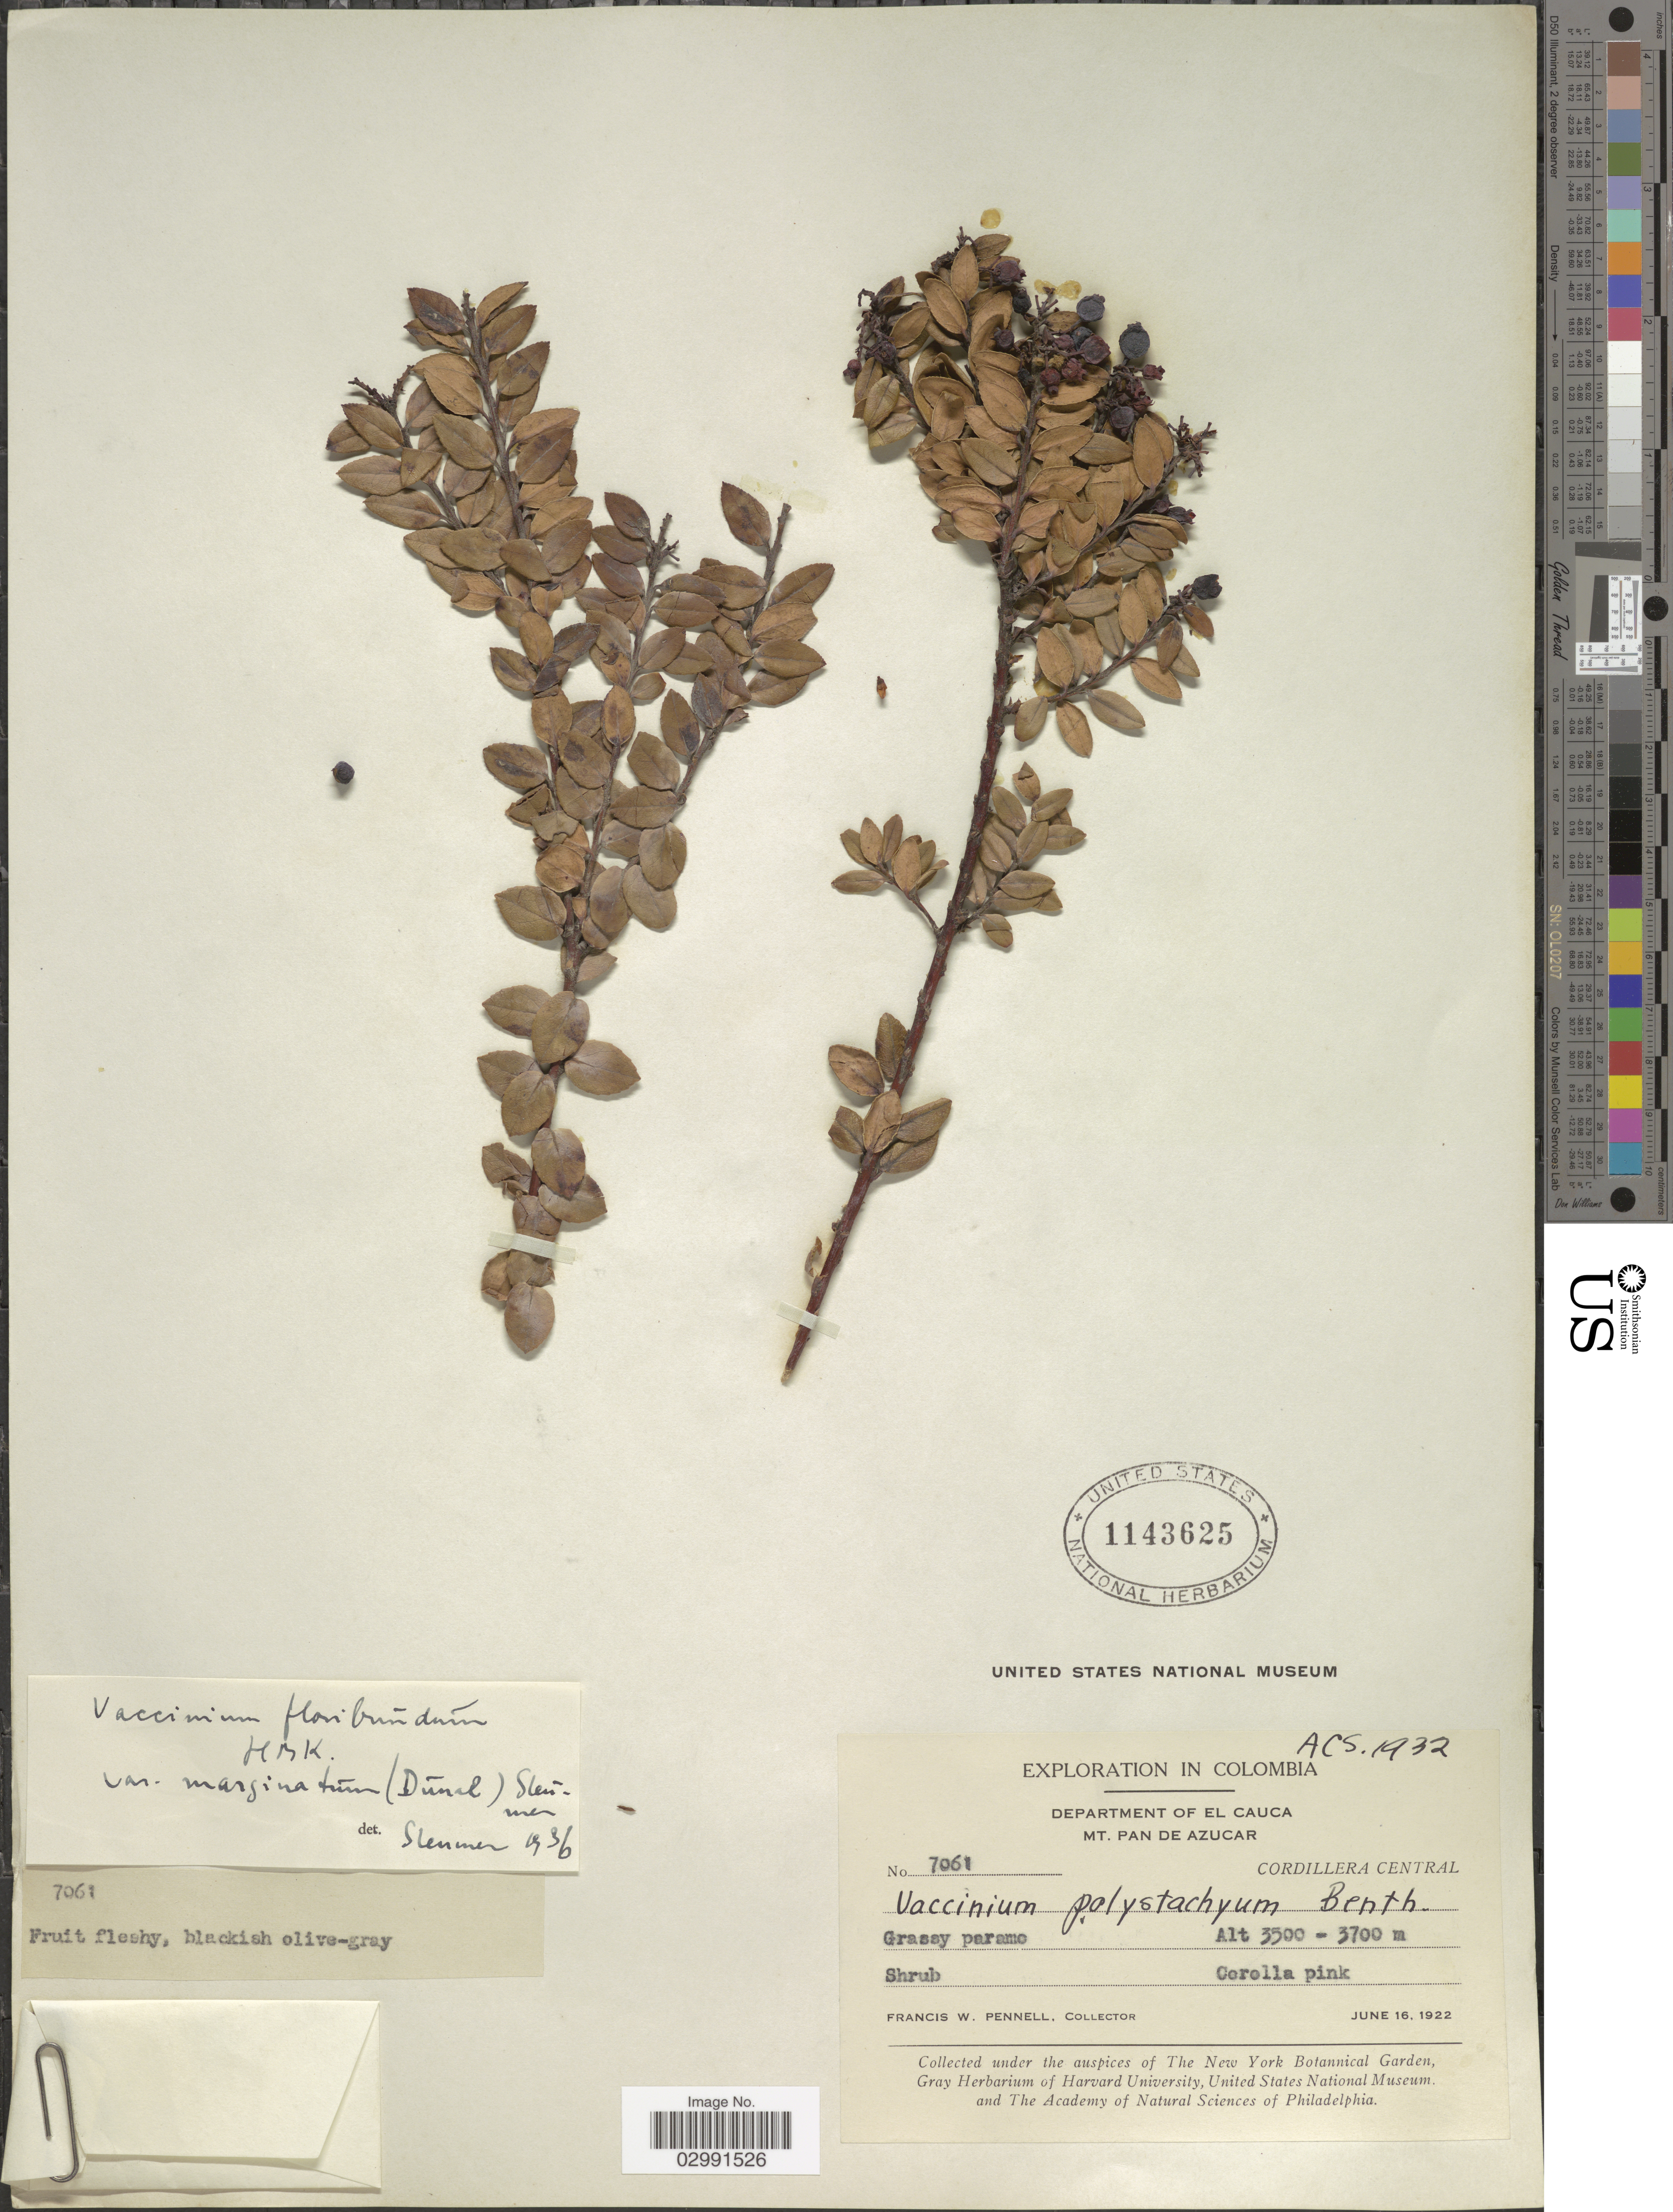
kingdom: Plantae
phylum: Tracheophyta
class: Magnoliopsida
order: Ericales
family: Ericaceae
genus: Vaccinium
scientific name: Vaccinium floribundum var. marginatum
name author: Kunth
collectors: F. W. Pennell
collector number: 7061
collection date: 1922-06-16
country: Colombia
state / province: Cauca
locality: Department of El Cauca. Mt. Pan de Azucar. Cordillera Central.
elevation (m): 3500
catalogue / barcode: US 1143625